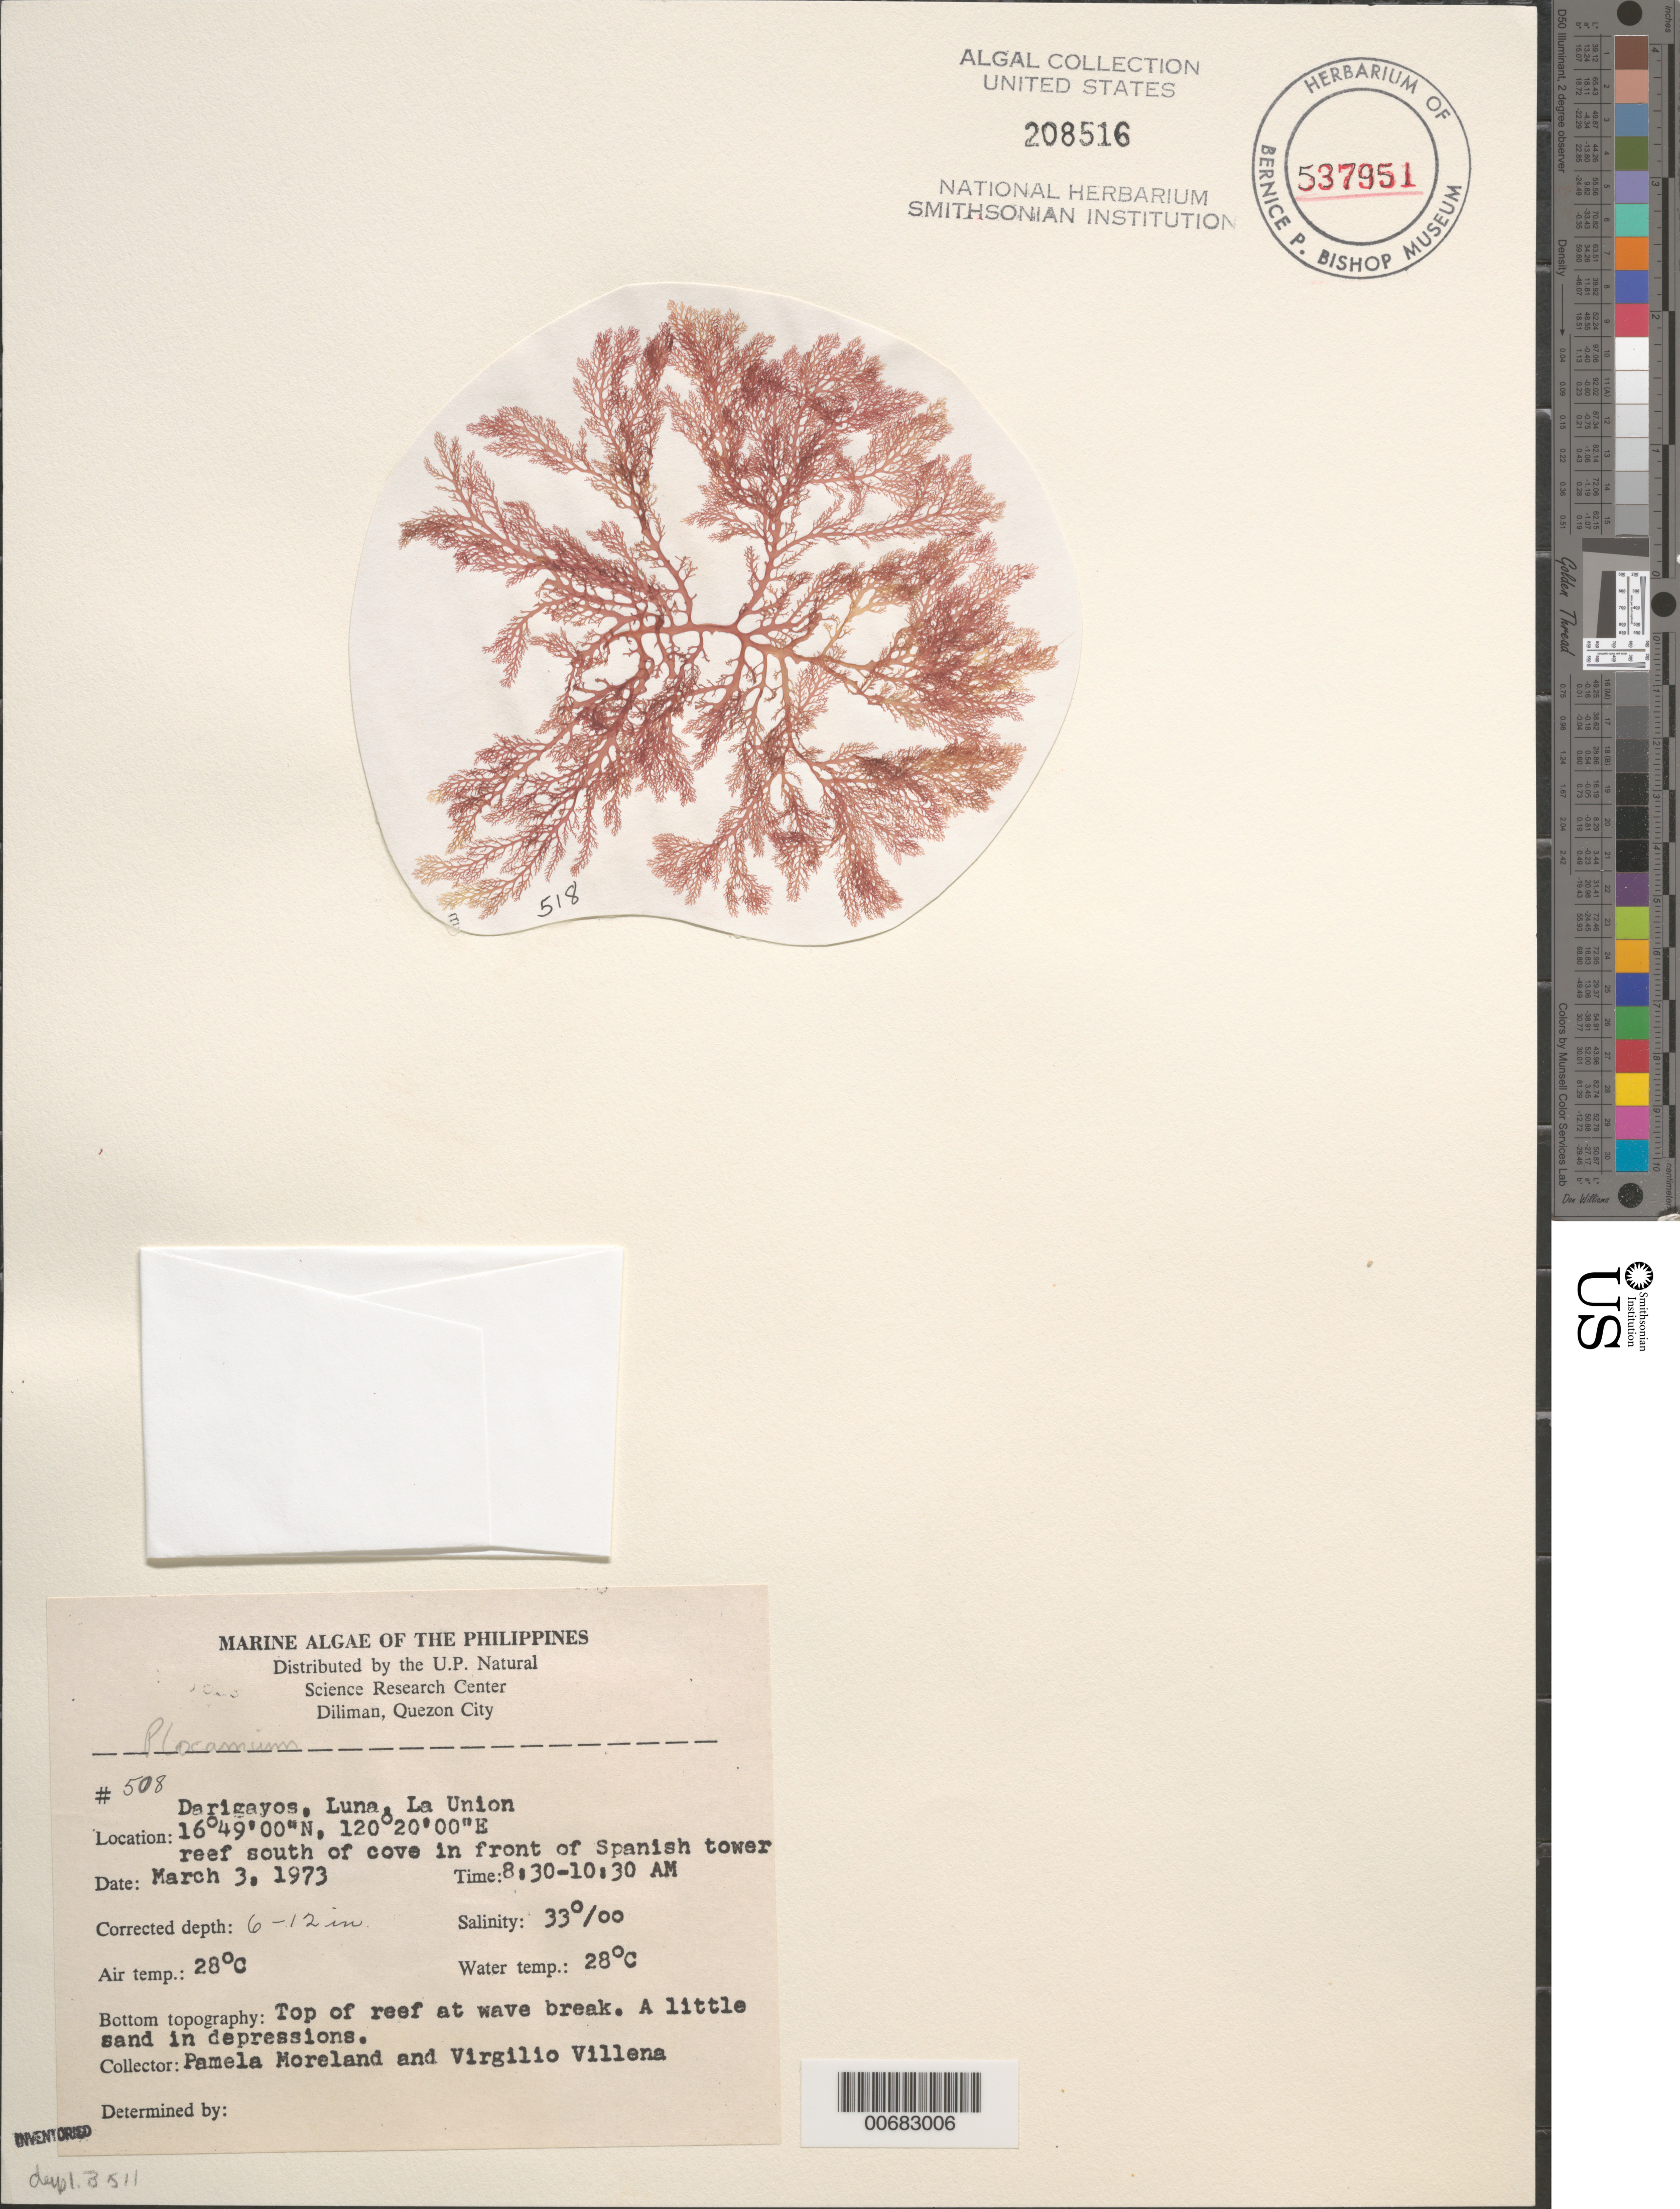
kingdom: Plantae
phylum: Rhodophyta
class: Florideophyceae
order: Plocamiales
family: Plocamiaceae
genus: Plocamium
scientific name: Plocamium sp.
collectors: P. Moreland & V. Villena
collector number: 508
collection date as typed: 03 Mar 1973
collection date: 1973-03-03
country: Philippines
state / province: Ilocos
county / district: La Union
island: Luzon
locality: Darigayos, Luna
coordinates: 16 49' 00" N, 120 20' 00" E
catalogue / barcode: US 208516